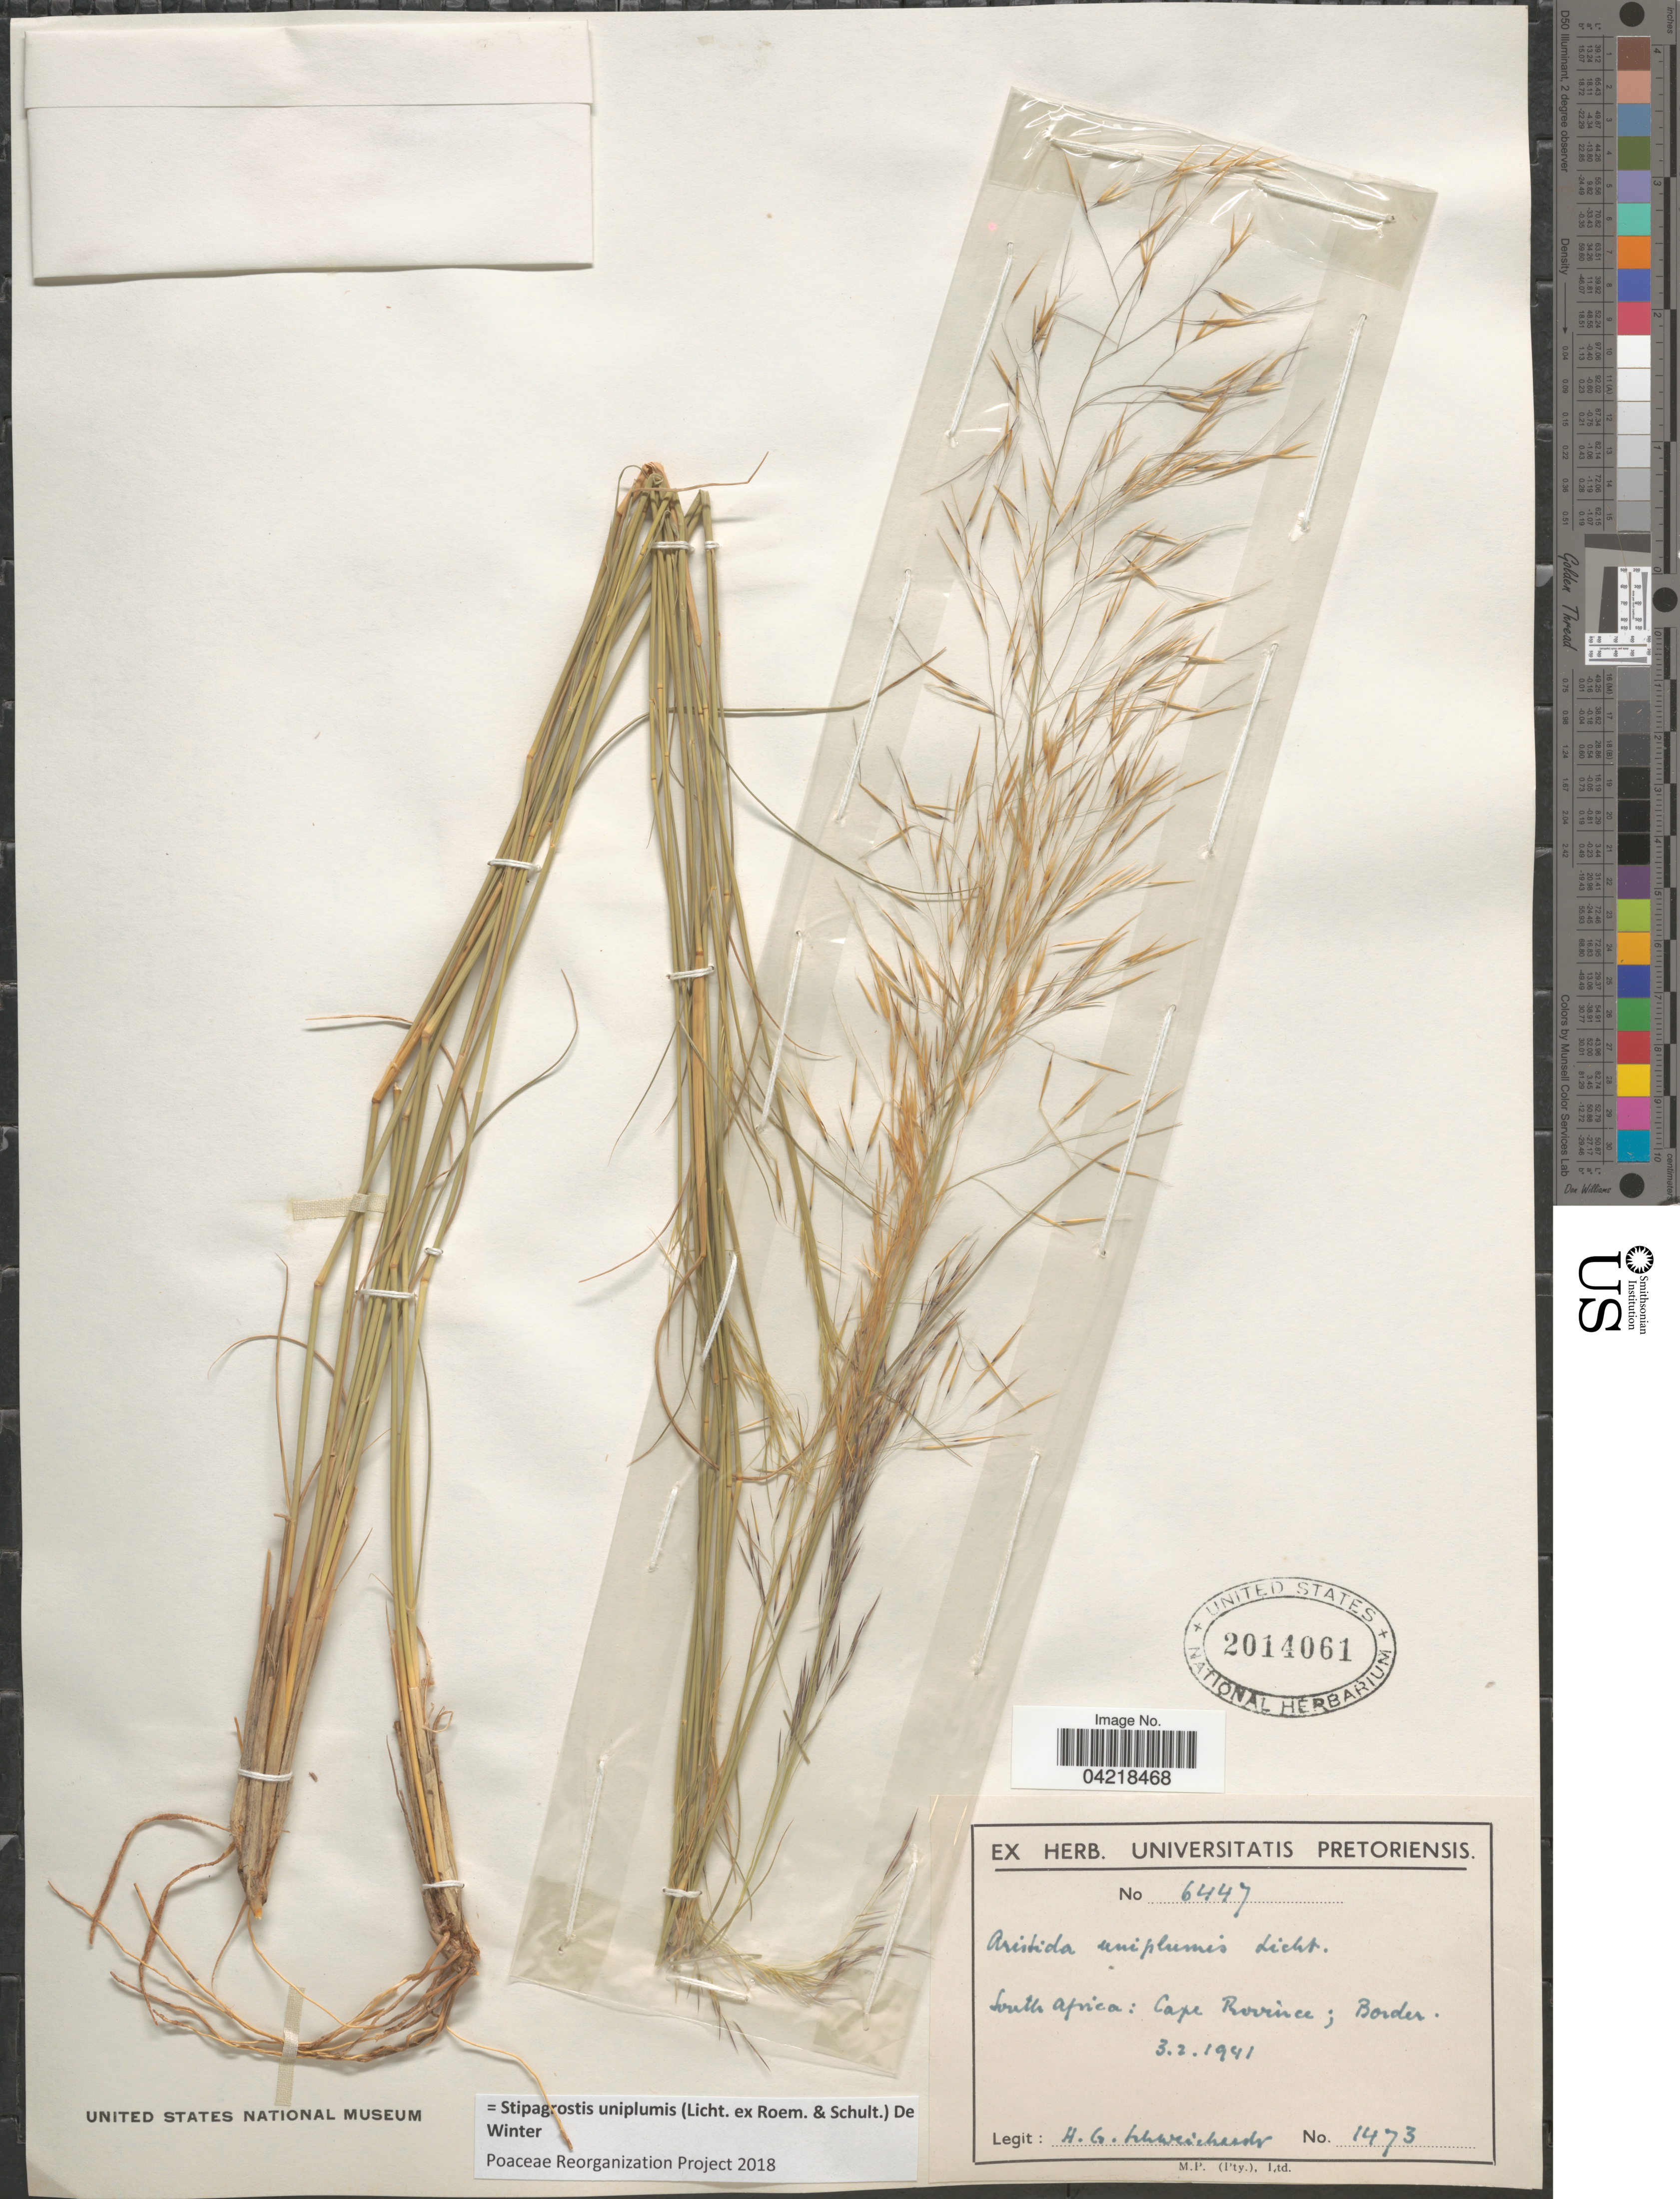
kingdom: Plantae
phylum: Tracheophyta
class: Liliopsida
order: Poales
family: Poaceae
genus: Stipagrostis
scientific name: Stipagrostis uniplumis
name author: (Licht.) De Winter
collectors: H. Schweichkerdt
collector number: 1473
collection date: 1941-02-03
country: South Africa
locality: Border.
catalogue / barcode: US 2014061